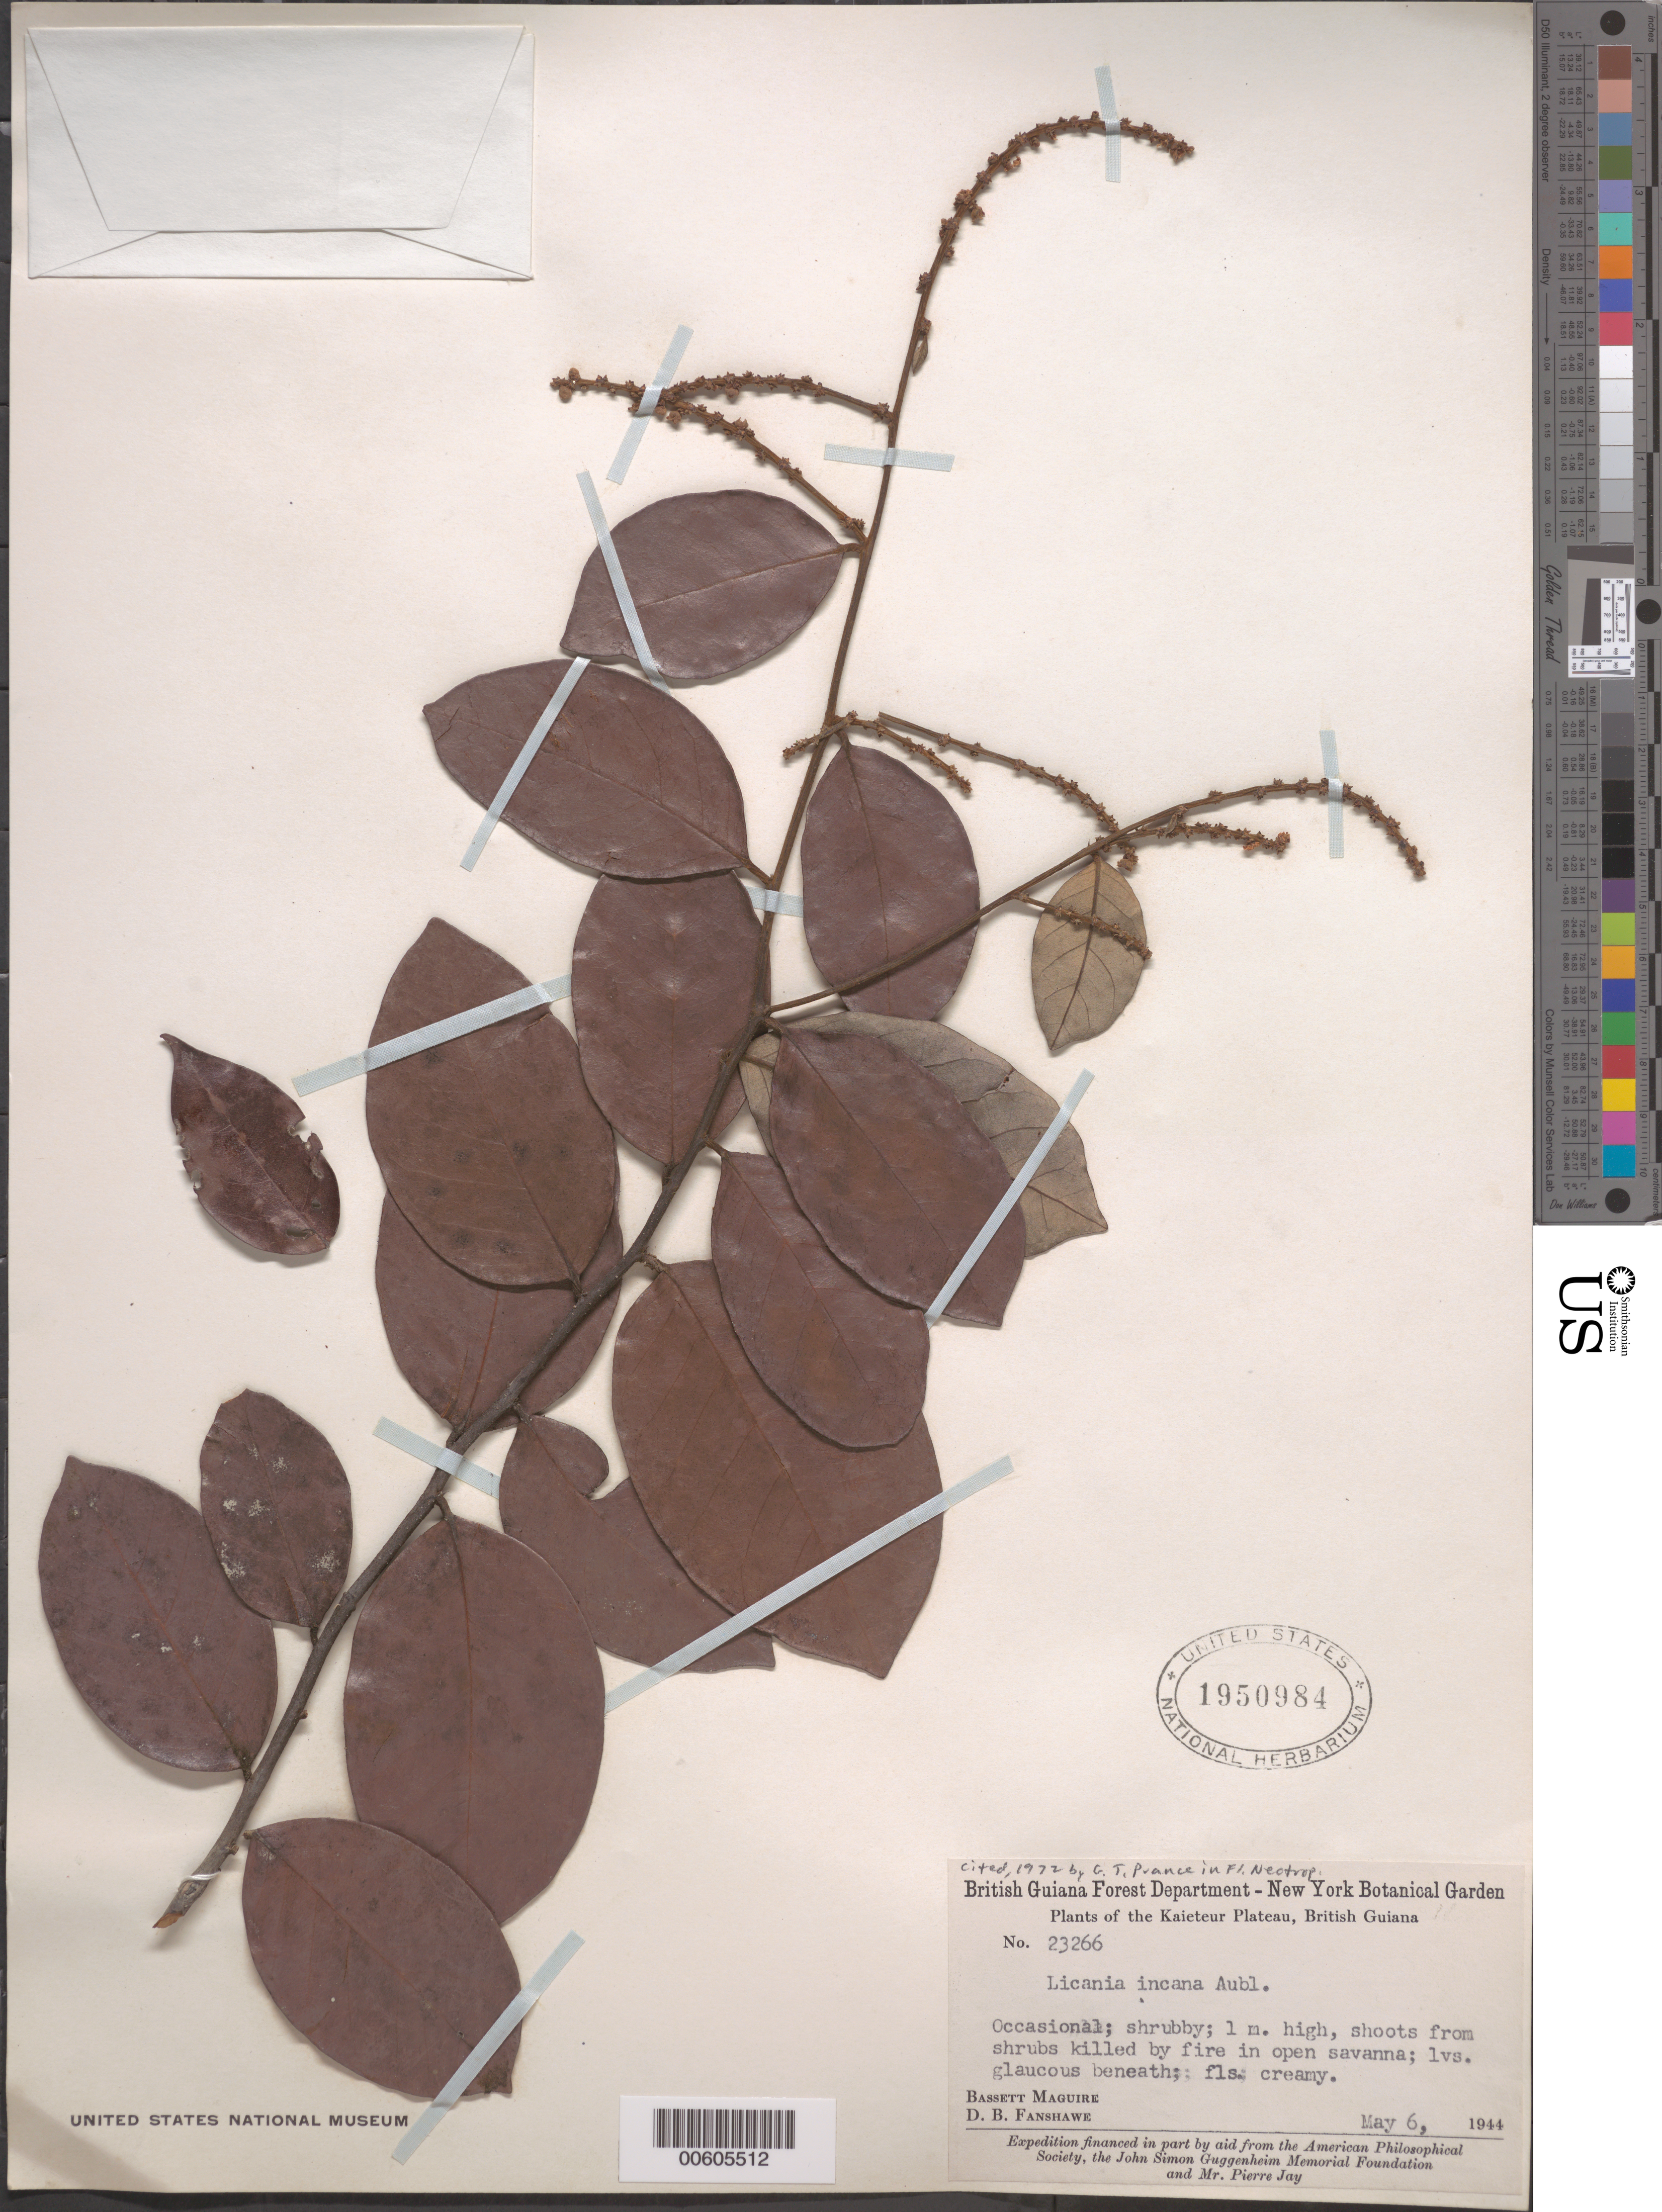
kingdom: Plantae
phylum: Tracheophyta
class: Magnoliopsida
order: Malpighiales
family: Chrysobalanaceae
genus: Licania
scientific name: Licania incana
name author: Aubl.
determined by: Prance, G. T.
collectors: B. Maguire & D. B. Fanshawe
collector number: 23266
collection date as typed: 6-May-44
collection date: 1944-05-06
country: Guyana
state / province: Potaro-Siparuni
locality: Kaieteur Plateau, Potaro River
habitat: Open savanna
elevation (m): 427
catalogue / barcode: US 1950984